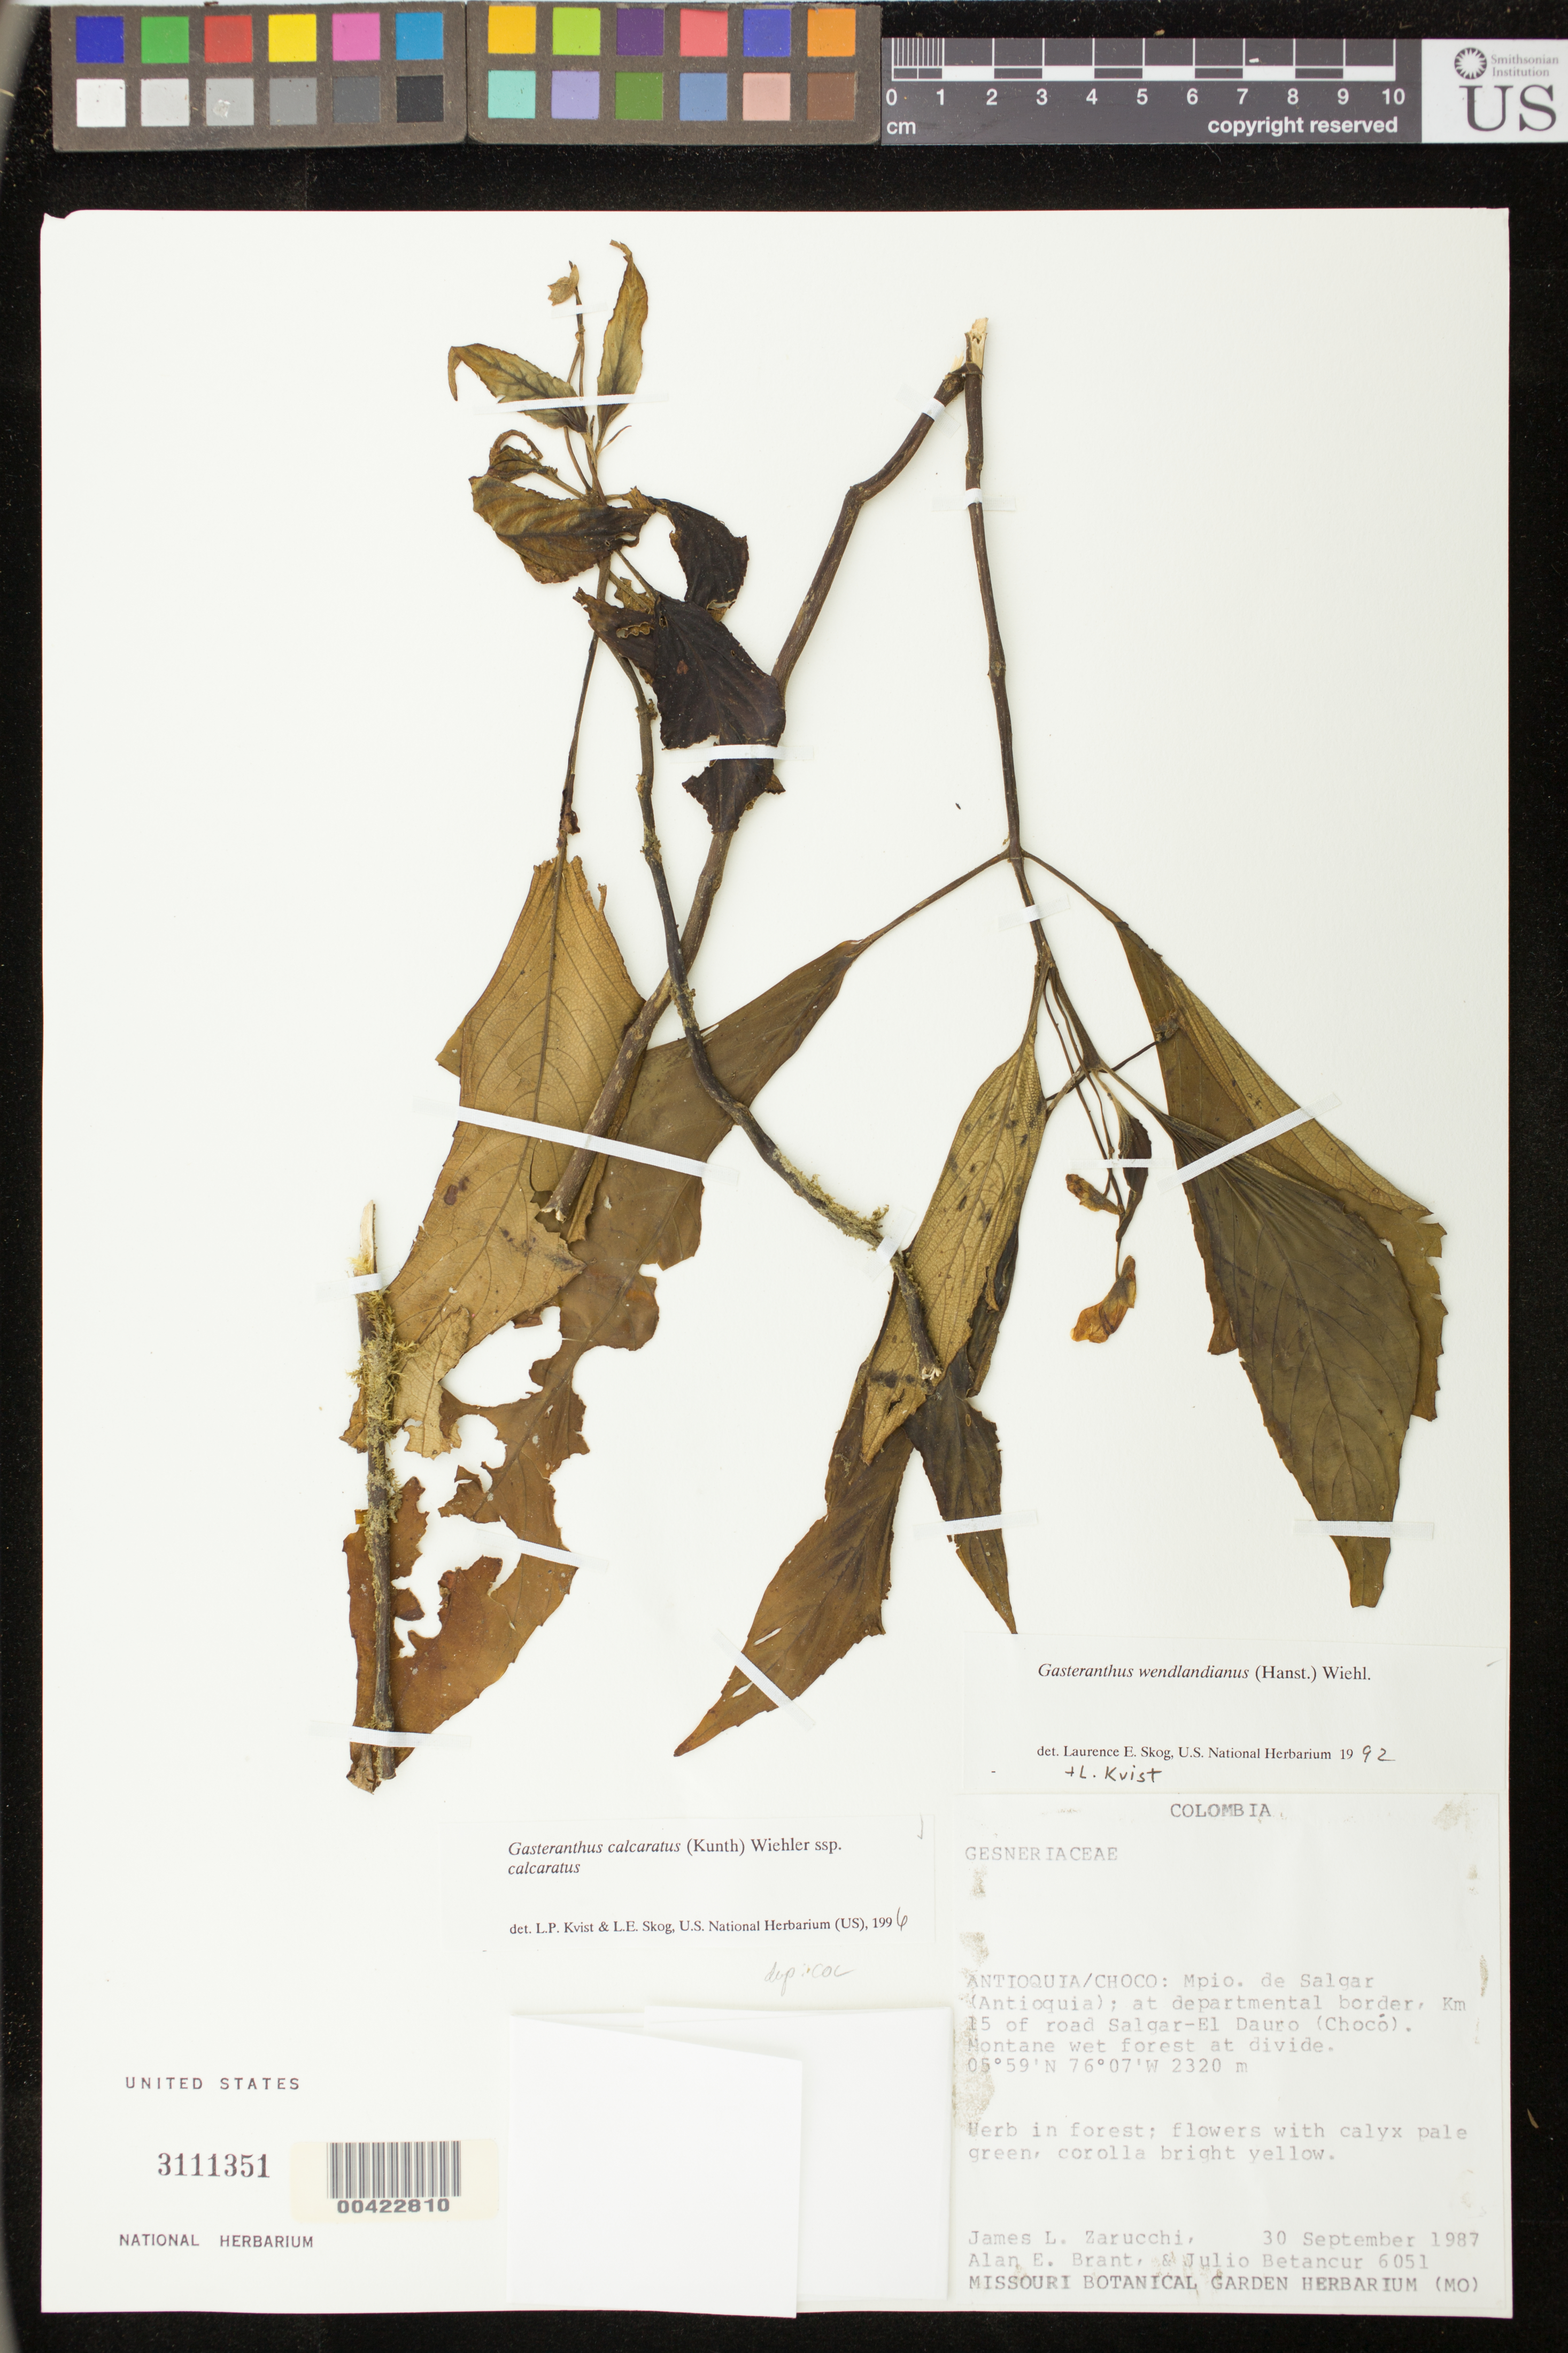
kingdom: Plantae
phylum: Tracheophyta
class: Magnoliopsida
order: Lamiales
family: Gesneriaceae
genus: Gasteranthus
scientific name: Gasteranthus calcaratus subsp. calcaratus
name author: (Kunth) Wiehler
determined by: Skog, Laurence E.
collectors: J. L. Zarucchi, A. Brant & J. C. Betancur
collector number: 6051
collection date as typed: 30 Sep 1987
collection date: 1987-09-30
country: Colombia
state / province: Antioquia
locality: Mpio. de Salgar; at departmental border, km 15 of road Salgar - El Dauro (Chocó)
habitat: Montane wet forest at divide; in forest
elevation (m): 2320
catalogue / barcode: US 3111351